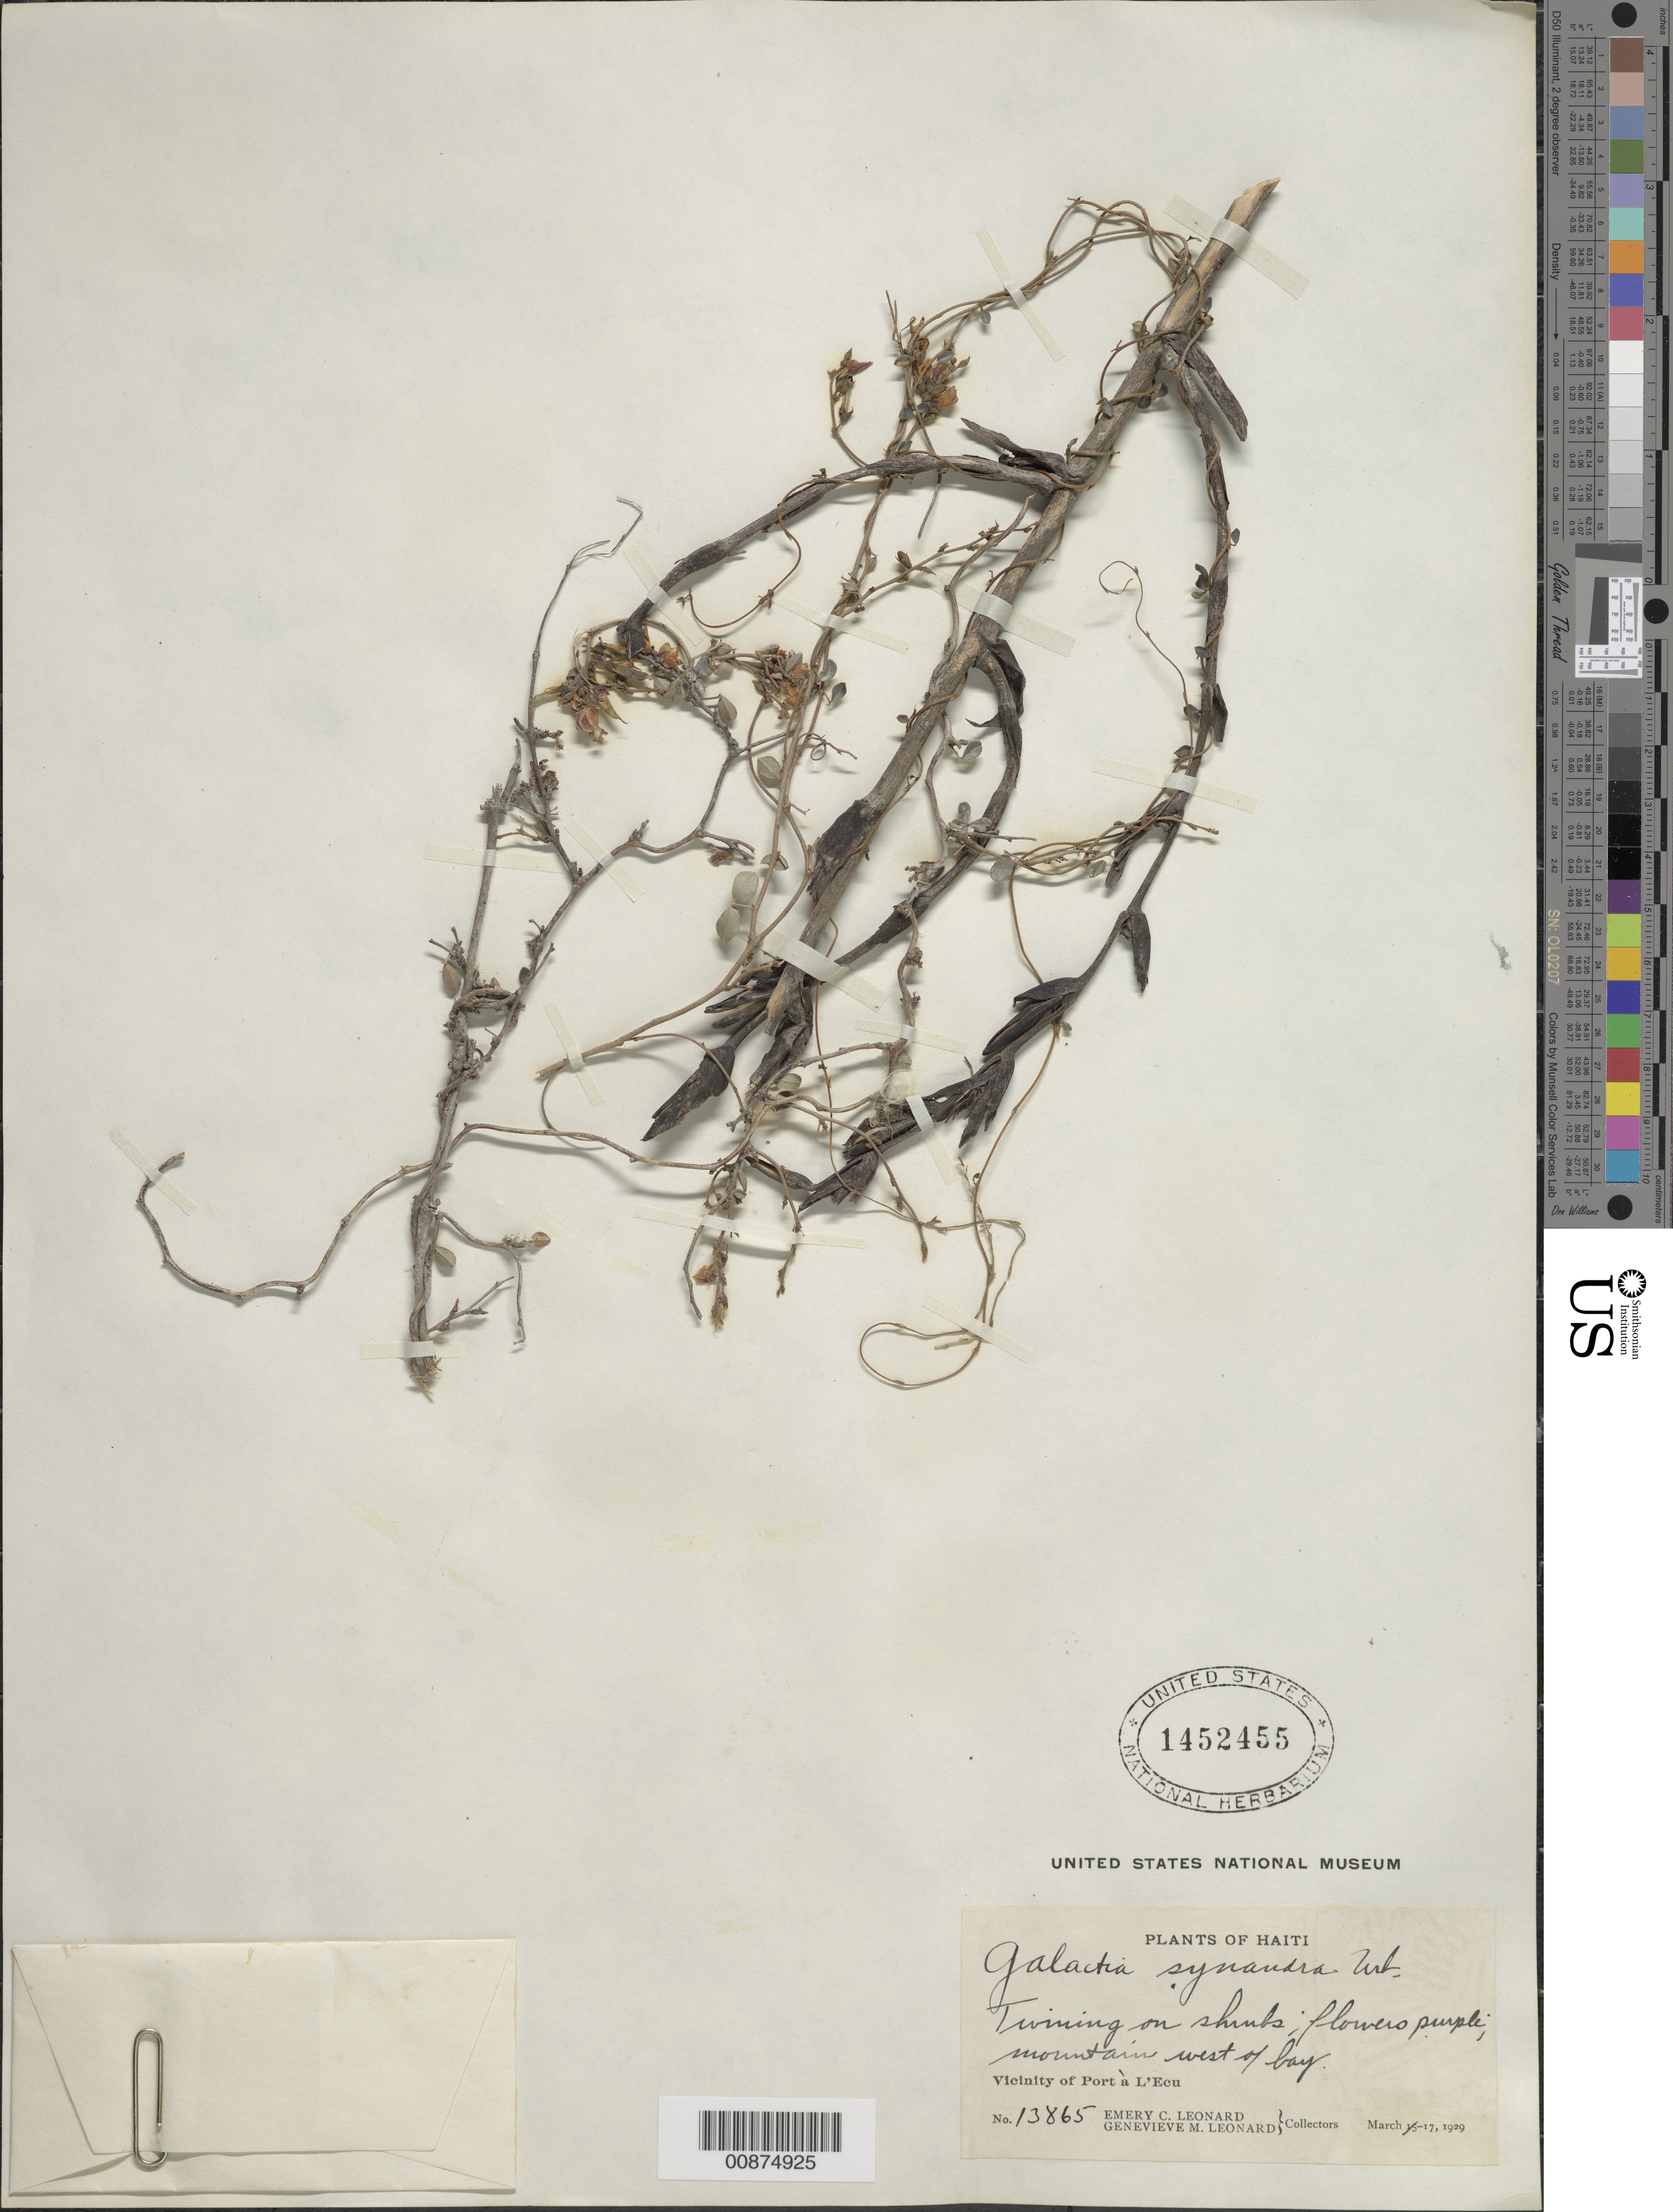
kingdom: Plantae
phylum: Tracheophyta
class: Magnoliopsida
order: Fabales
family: Fabaceae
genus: Galactia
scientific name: Galactia synandra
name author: Urb.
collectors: E. C. Leonard & G. M. Leonard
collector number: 13865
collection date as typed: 17 Mar 1929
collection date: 1929-03-17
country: Haiti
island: Hispaniola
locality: Vicinity of Port à L'Ecu. Mountains west of bay.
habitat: Twining on shrubs. Mountain.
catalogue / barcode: US 1452455